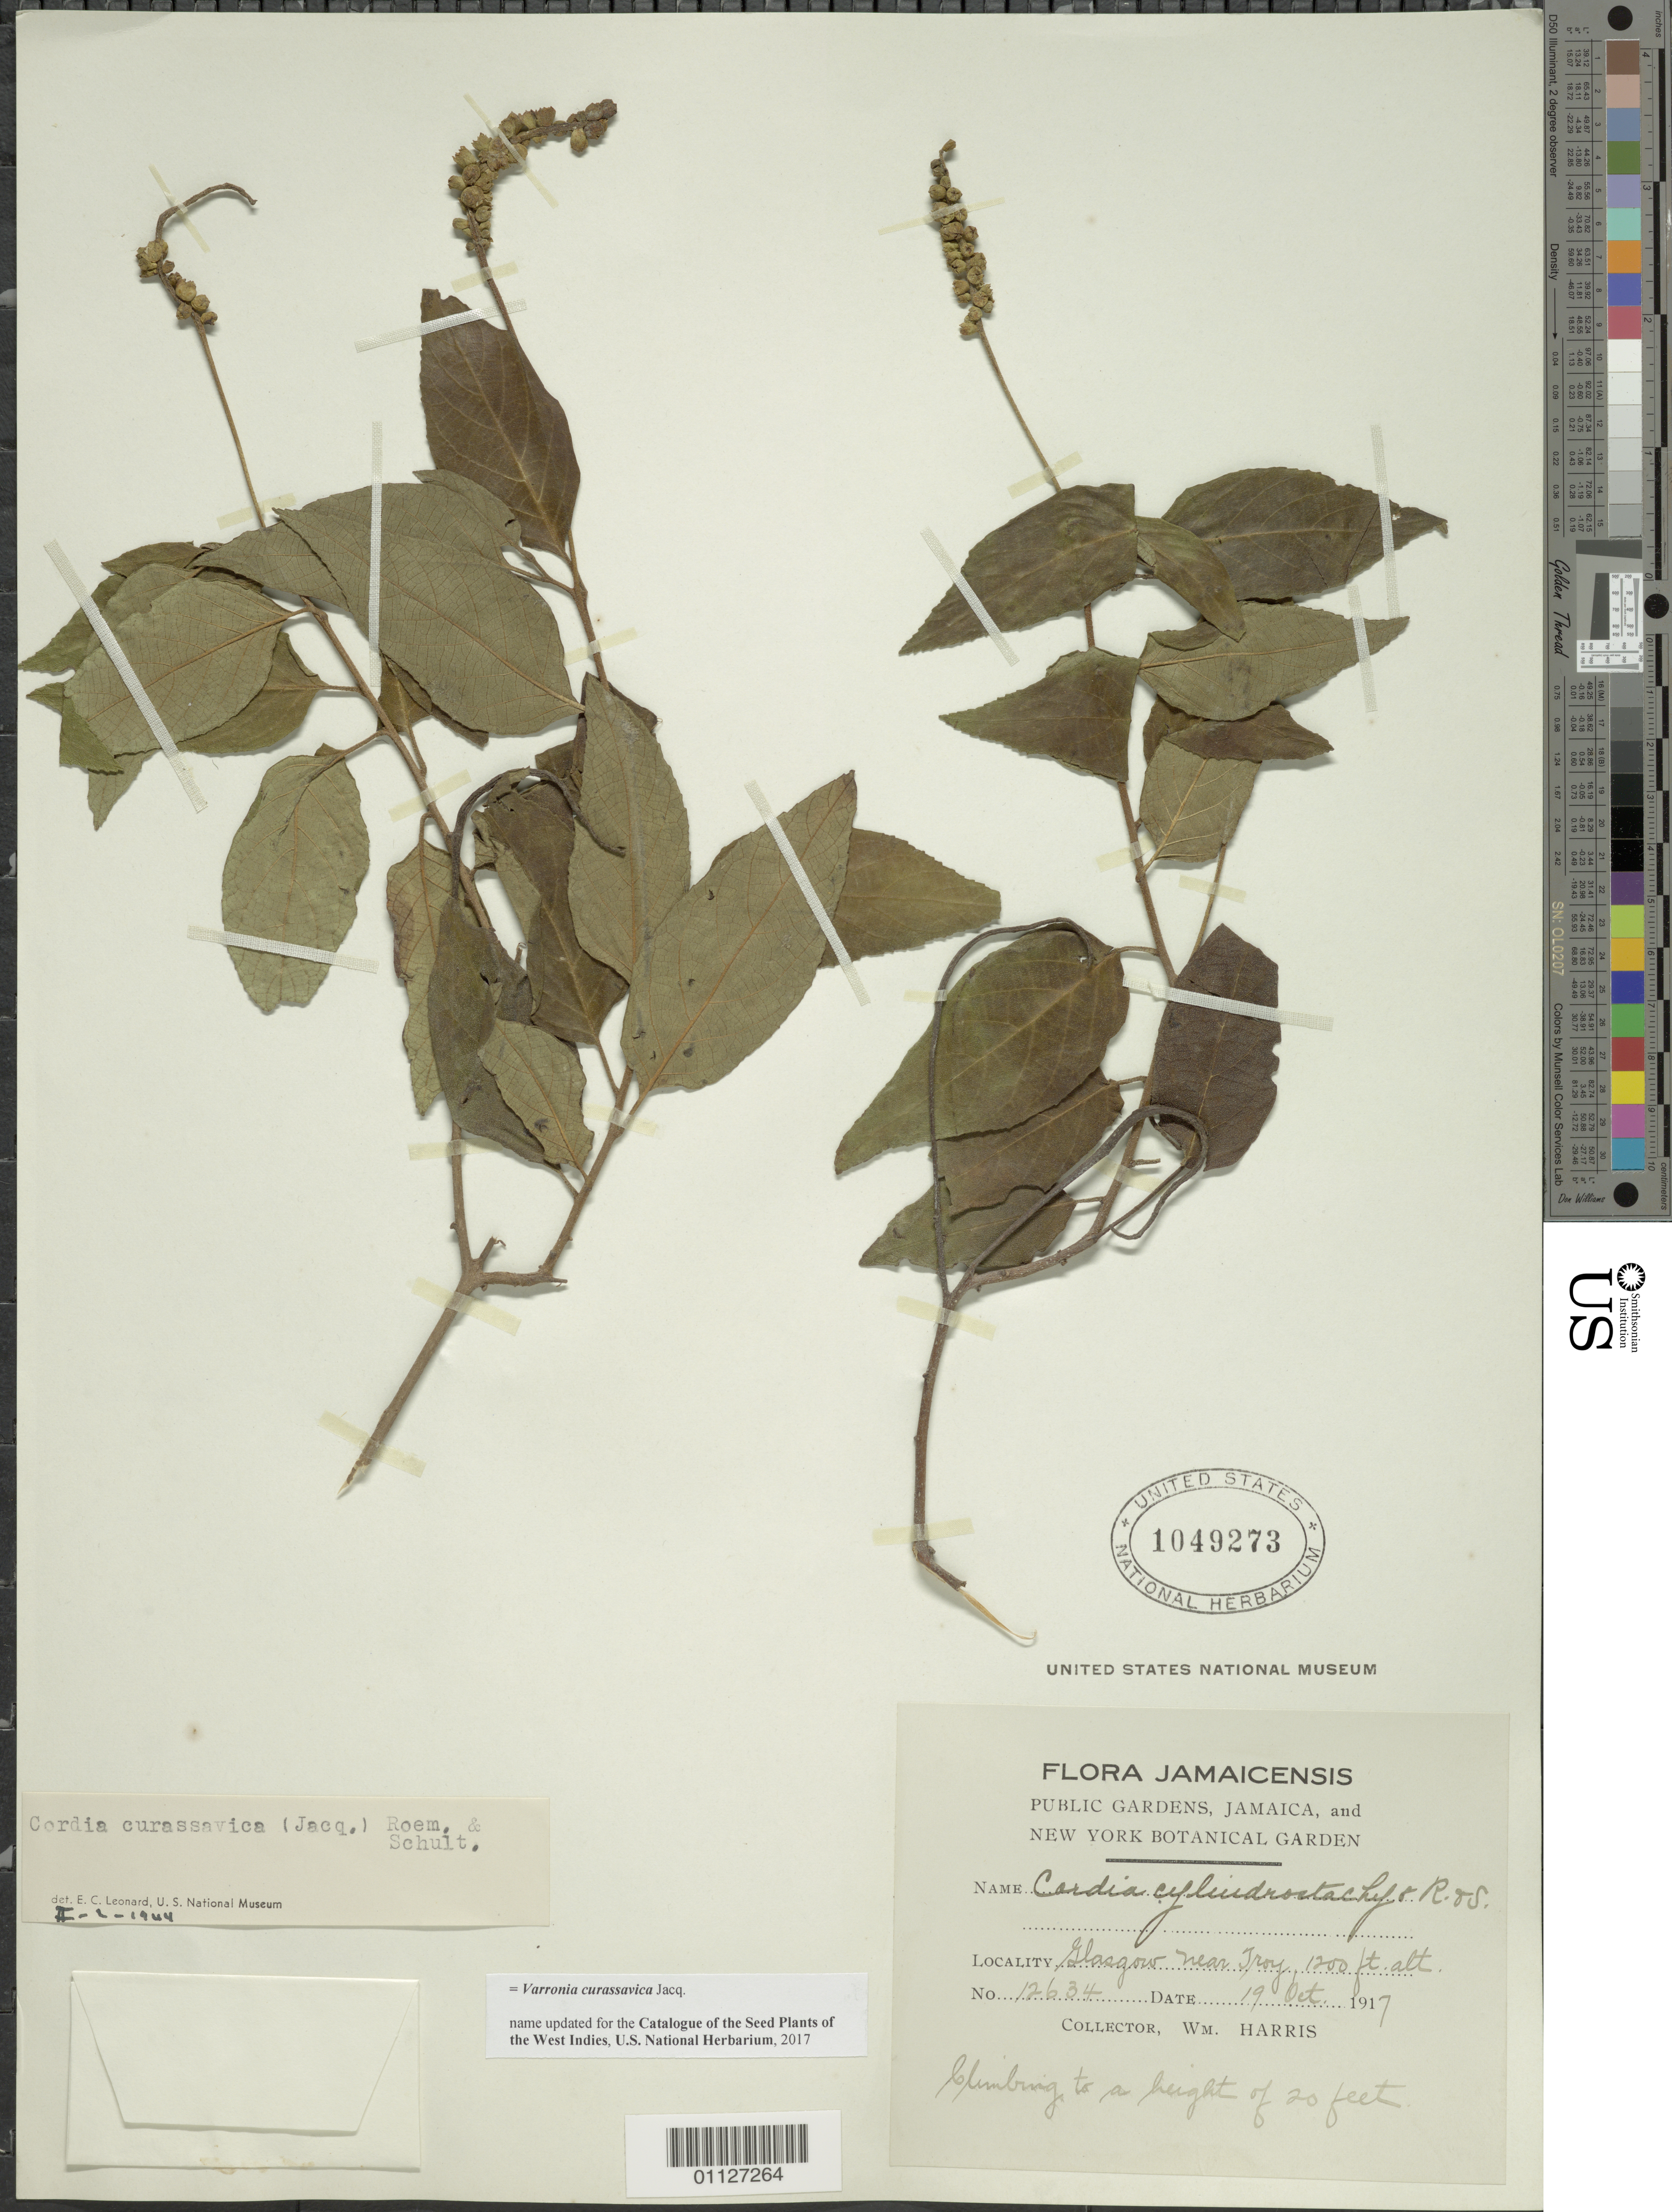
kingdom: Plantae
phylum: Tracheophyta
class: Magnoliopsida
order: Boraginales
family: Cordiaceae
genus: Varronia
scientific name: Varronia curassavica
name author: Jacq.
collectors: W. Harris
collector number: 12634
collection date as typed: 19 Oct 1917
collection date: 1917-10-19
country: Jamaica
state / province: Manchester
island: Jamaica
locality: Glasgow near Troy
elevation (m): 366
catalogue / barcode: US 1049273